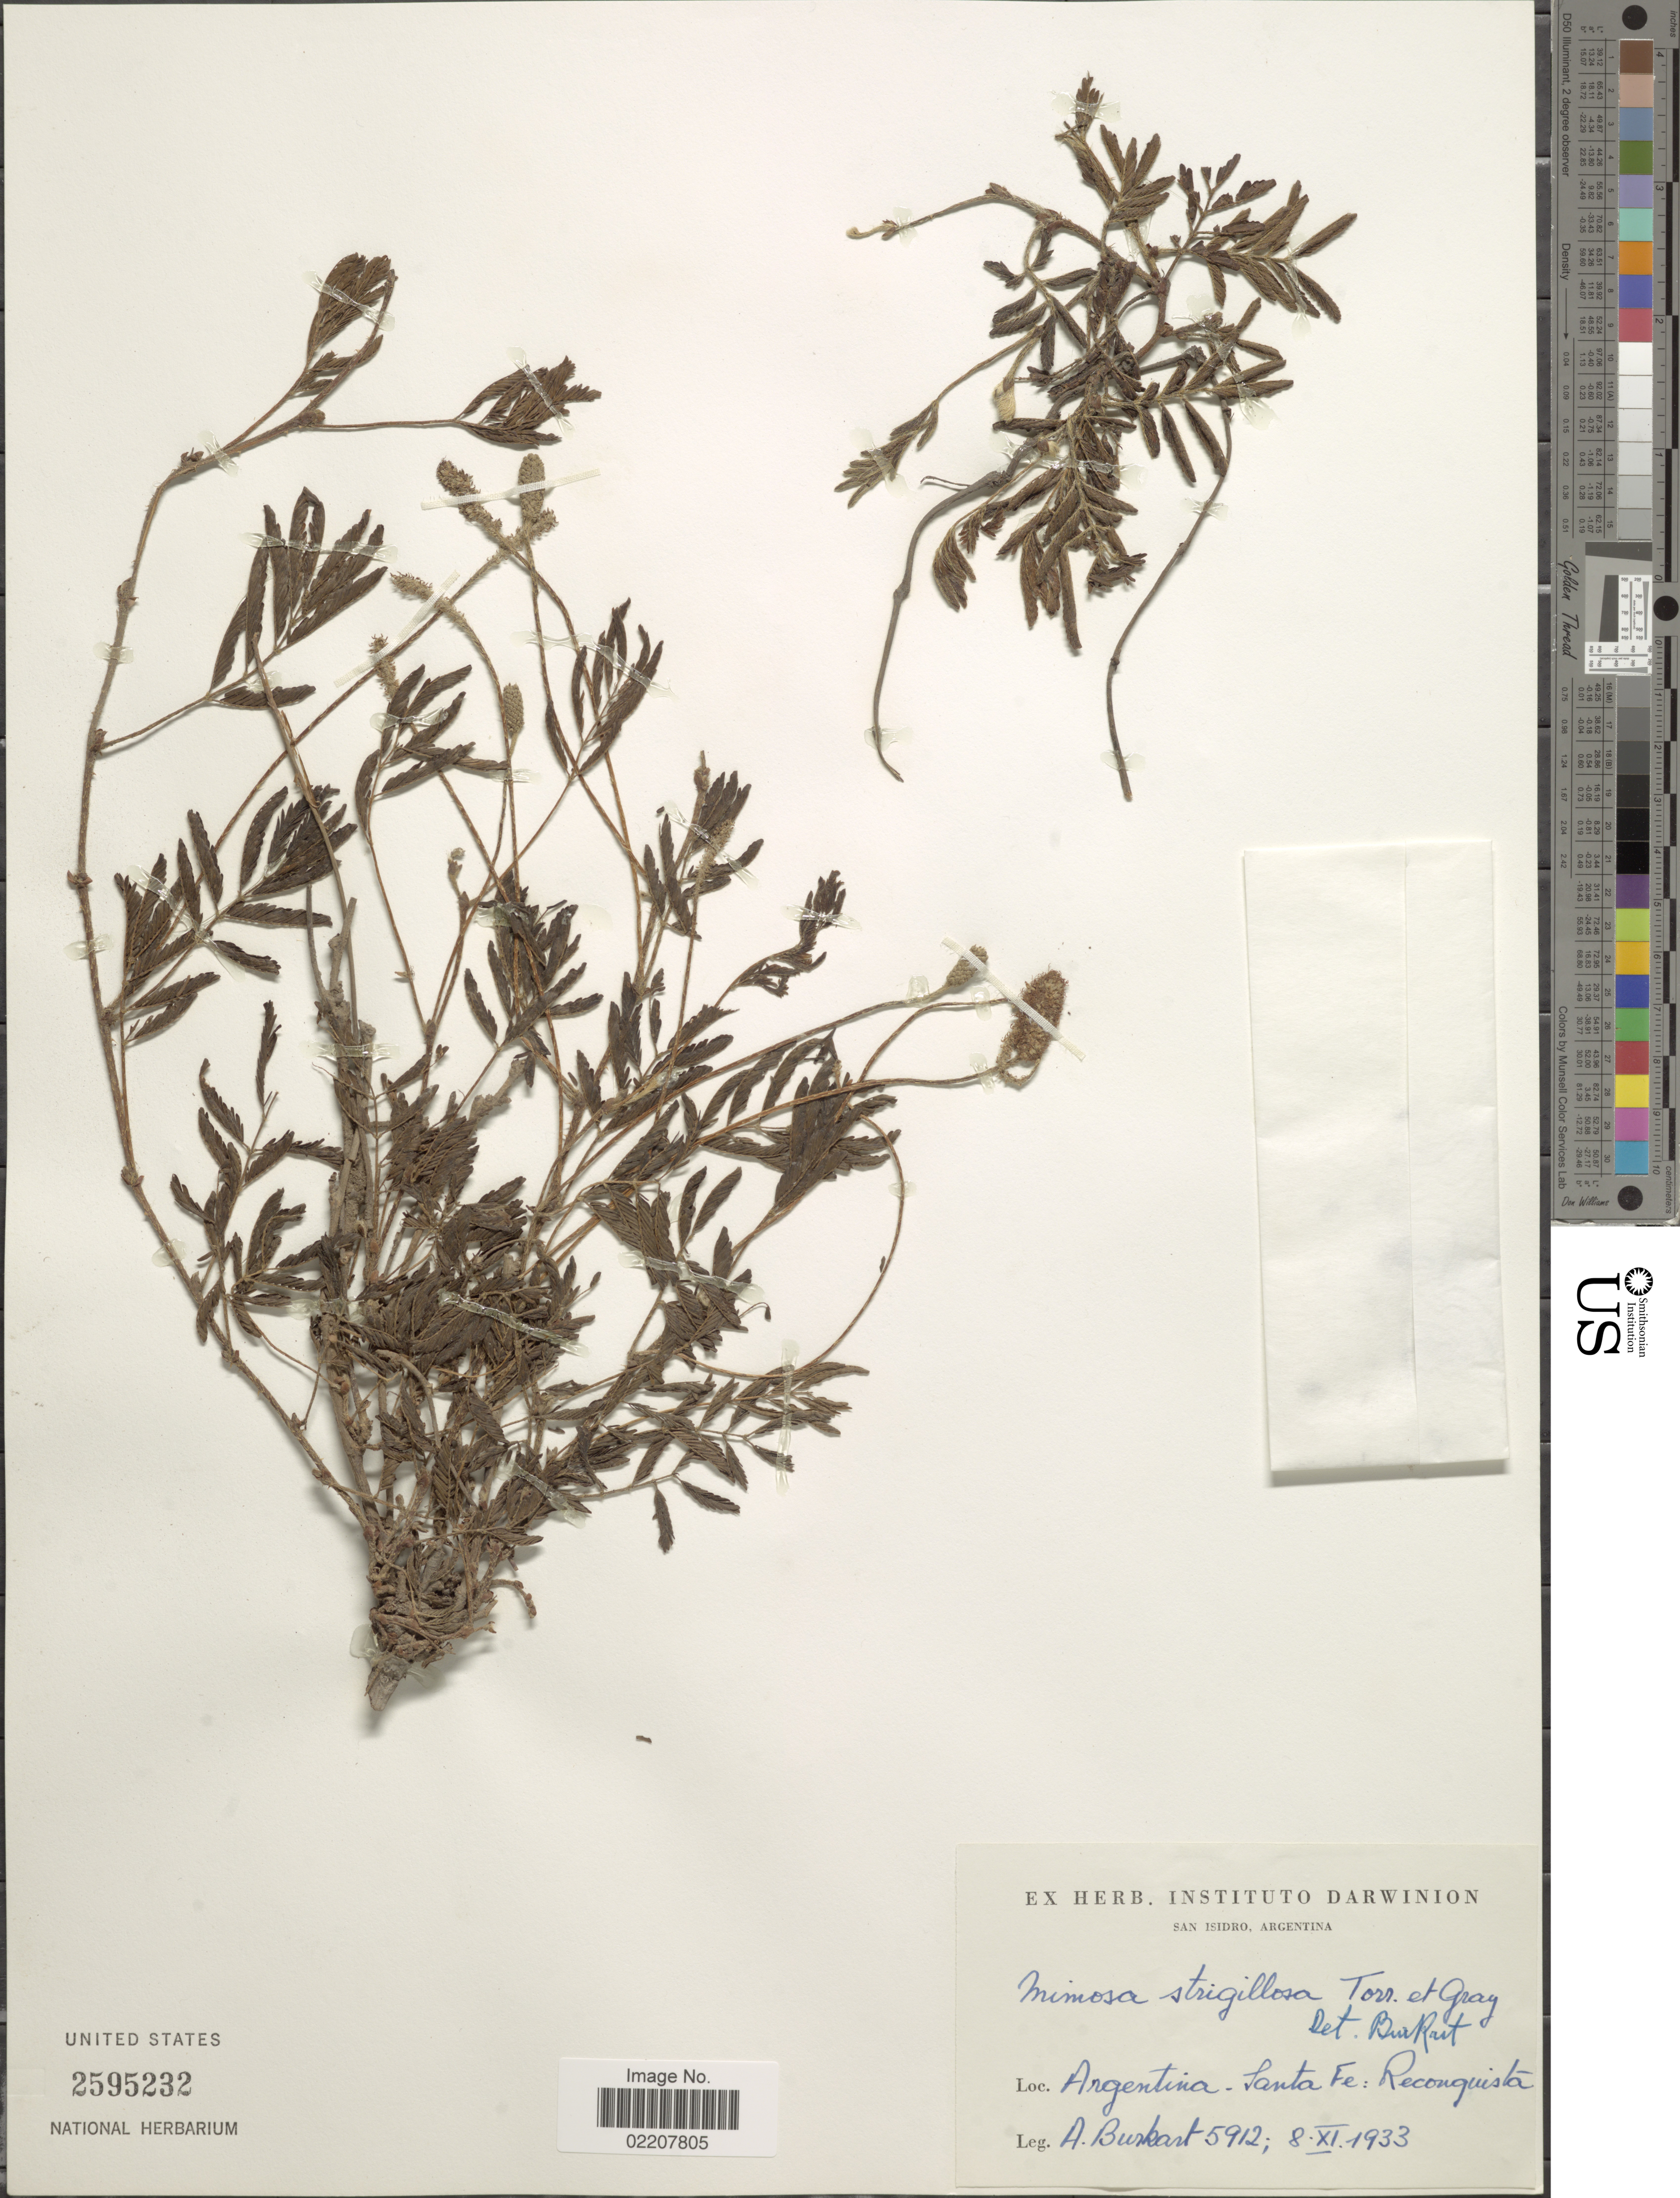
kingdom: Plantae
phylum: Tracheophyta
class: Magnoliopsida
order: Fabales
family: Fabaceae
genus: Mimosa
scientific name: Mimosa strigillosa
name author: Torr. & A. Gray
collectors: A. E. Burkart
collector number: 5912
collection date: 1933-11-08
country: Argentina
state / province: Santa Fe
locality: Reconquista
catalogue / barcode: US 2595232